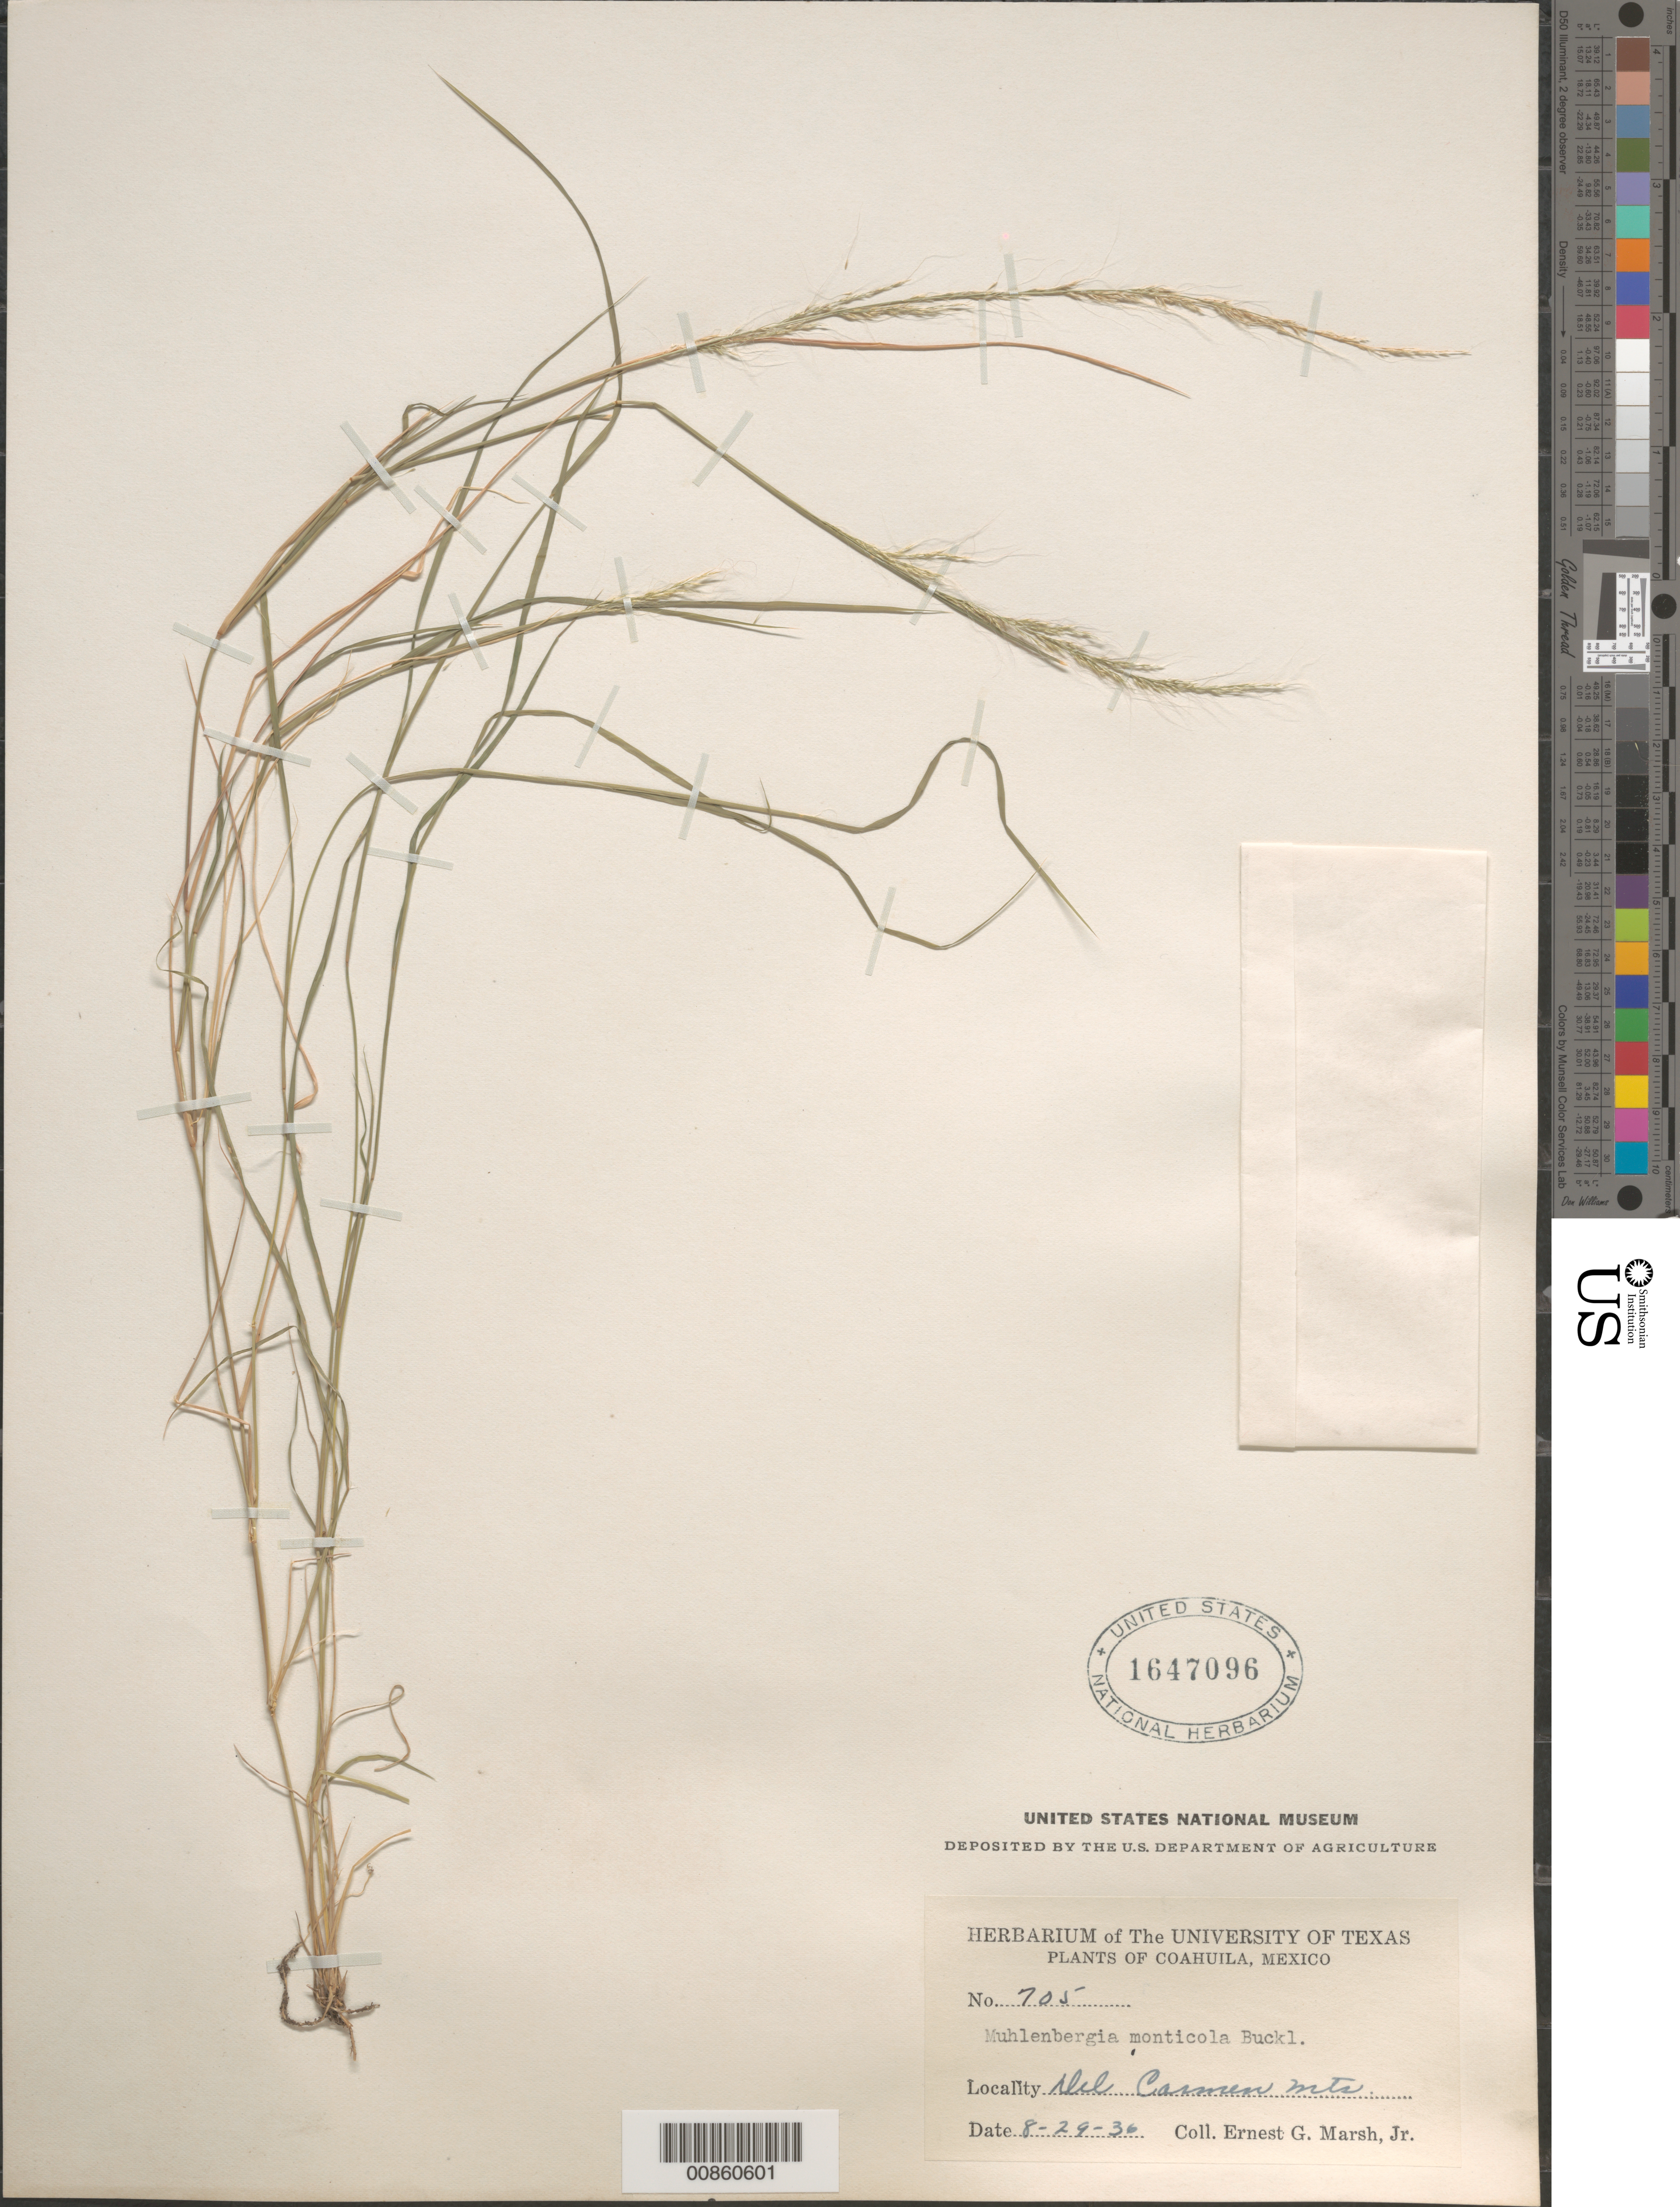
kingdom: Plantae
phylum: Tracheophyta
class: Liliopsida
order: Poales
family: Poaceae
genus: Muhlenbergia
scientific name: Muhlenbergia monticola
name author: Buckley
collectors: E. G. Marsh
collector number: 705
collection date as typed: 29 Aug 1936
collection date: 1936-08-29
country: Mexico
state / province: Coahuila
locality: Del Carmen Mts, Coah.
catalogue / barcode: US 1647096